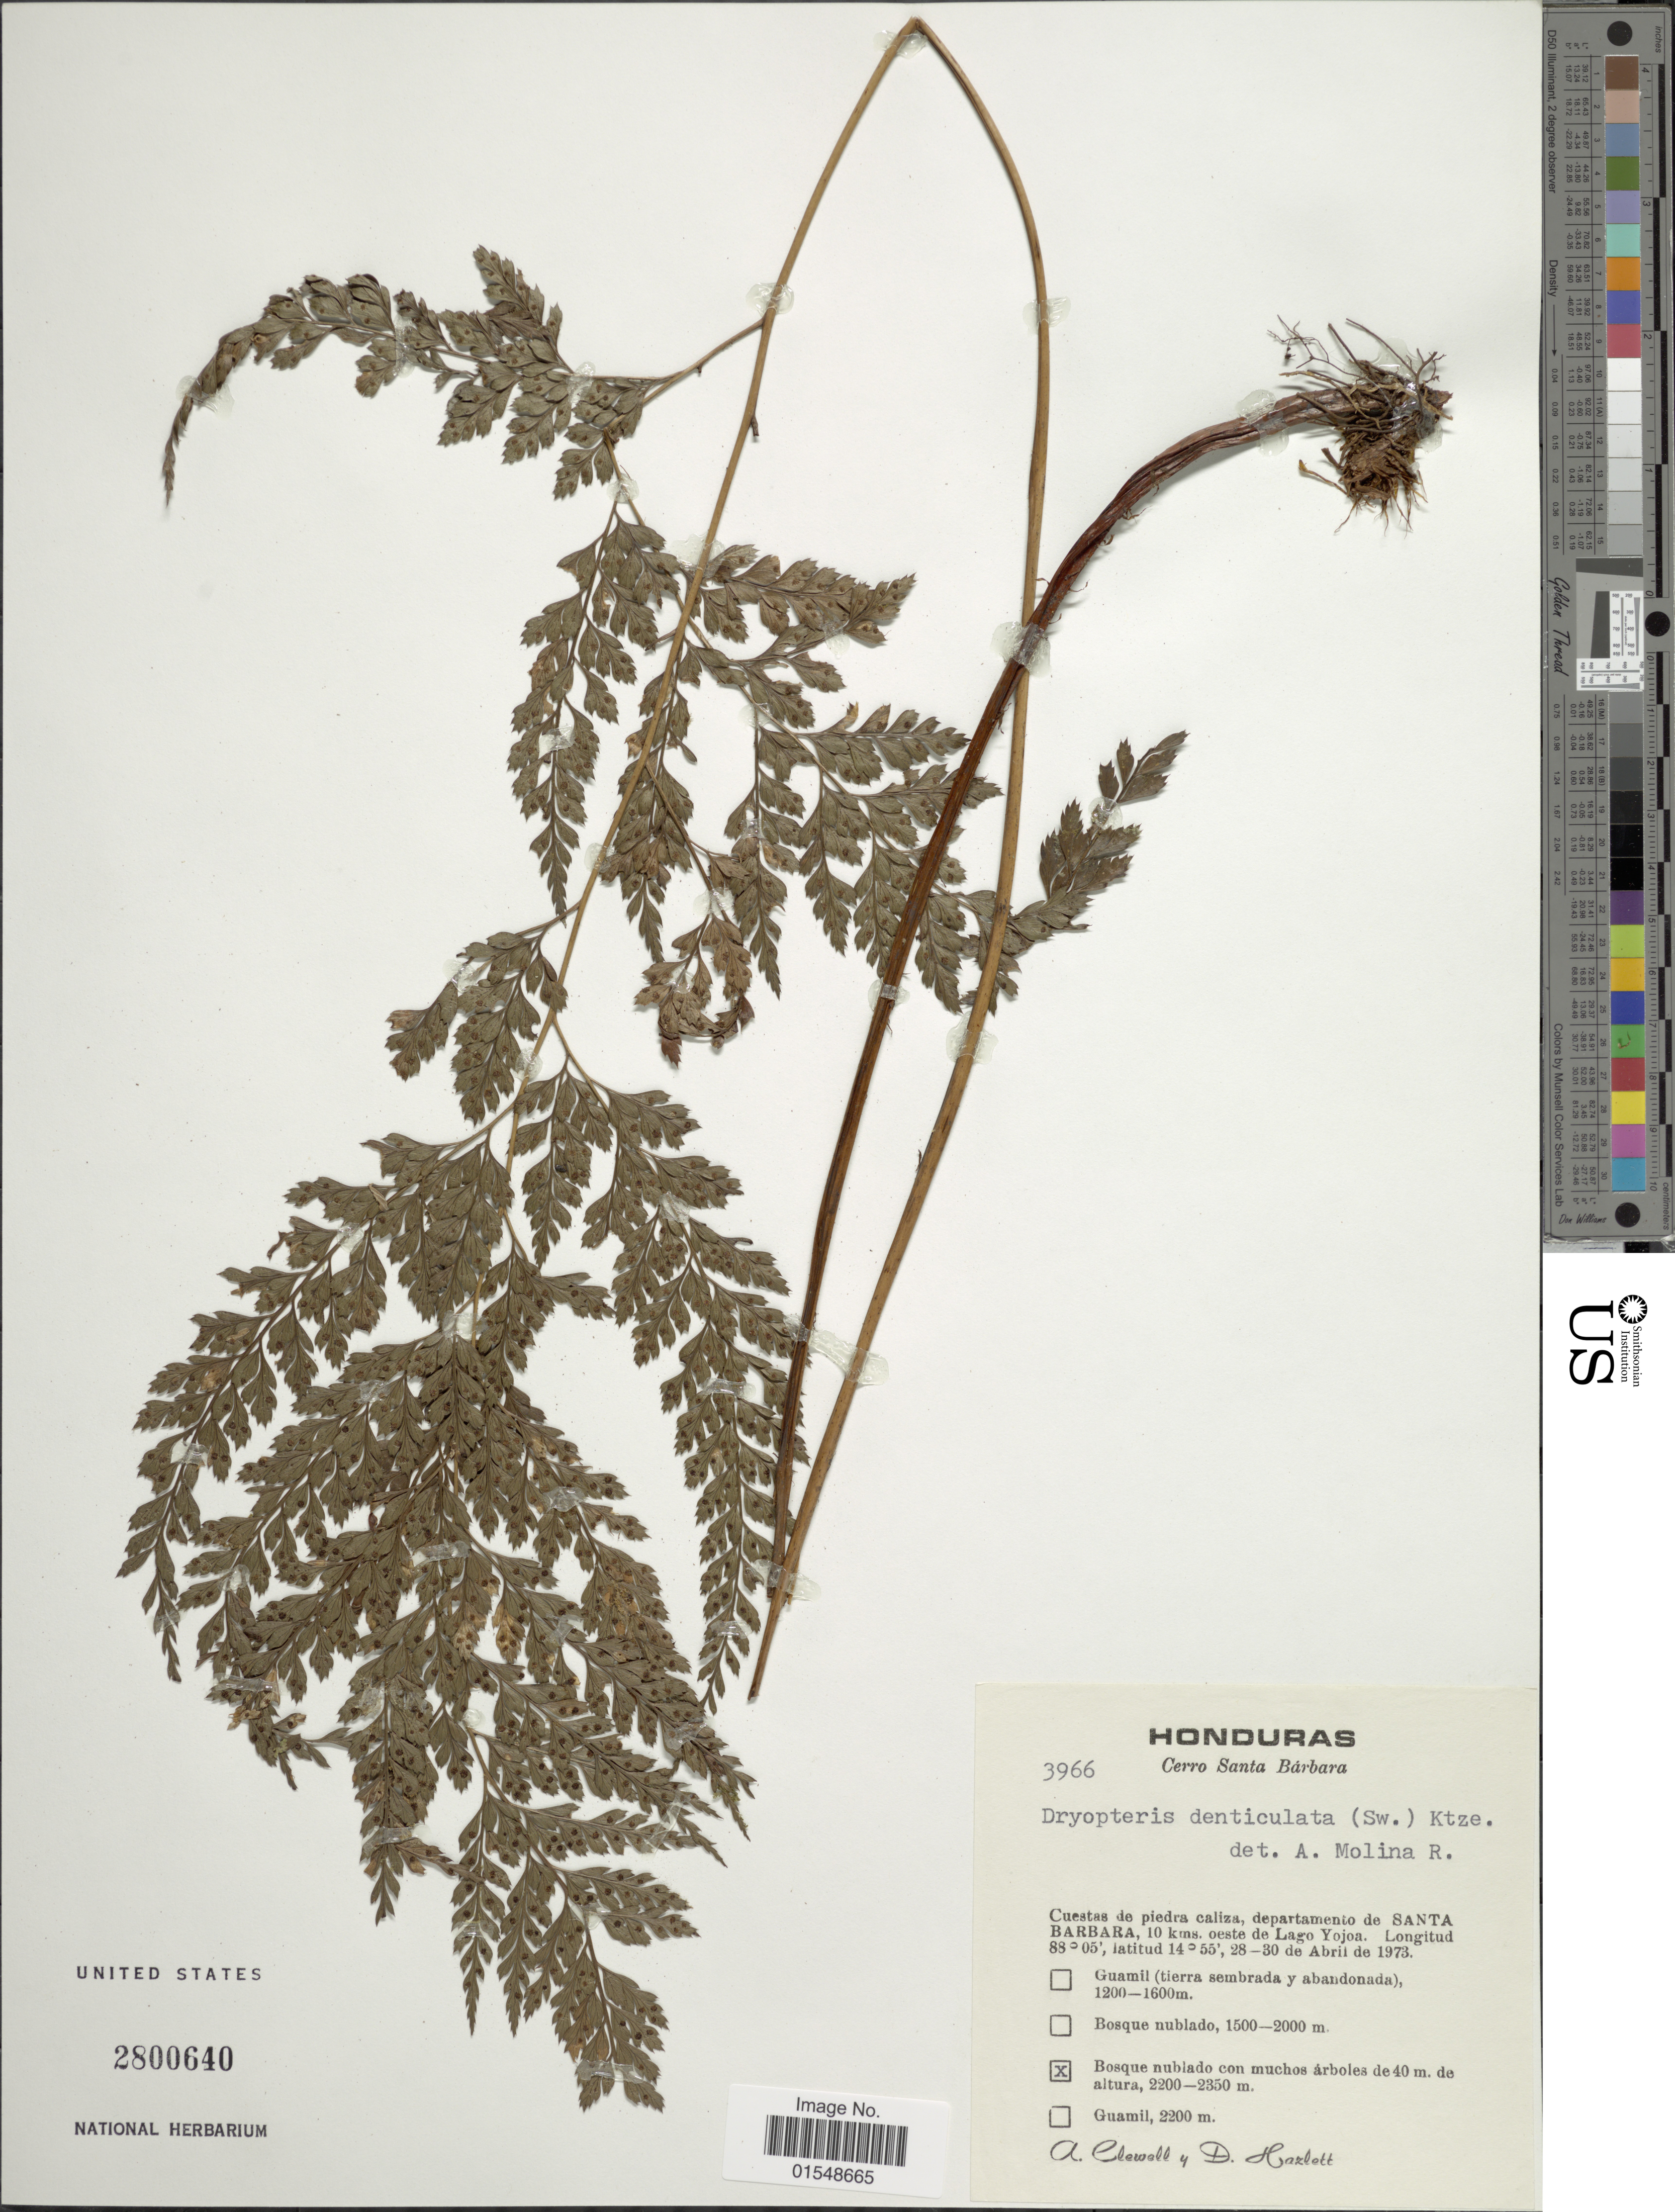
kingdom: Plantae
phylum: Tracheophyta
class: Polypodiopsida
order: Polypodiales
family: Dryopteridaceae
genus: Arachniodes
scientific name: Arachniodes denticulata var. jucunda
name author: (Fée) Lellinger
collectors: A. Clewell & D. Hazlett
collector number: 3966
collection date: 1973-04-30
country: Honduras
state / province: Santa Bárbara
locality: Cerro de Santa Bárbara, Cuestas de piedra caliza, 10 kms. oeste de Lago Yojoa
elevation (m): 2200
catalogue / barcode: US 2800640